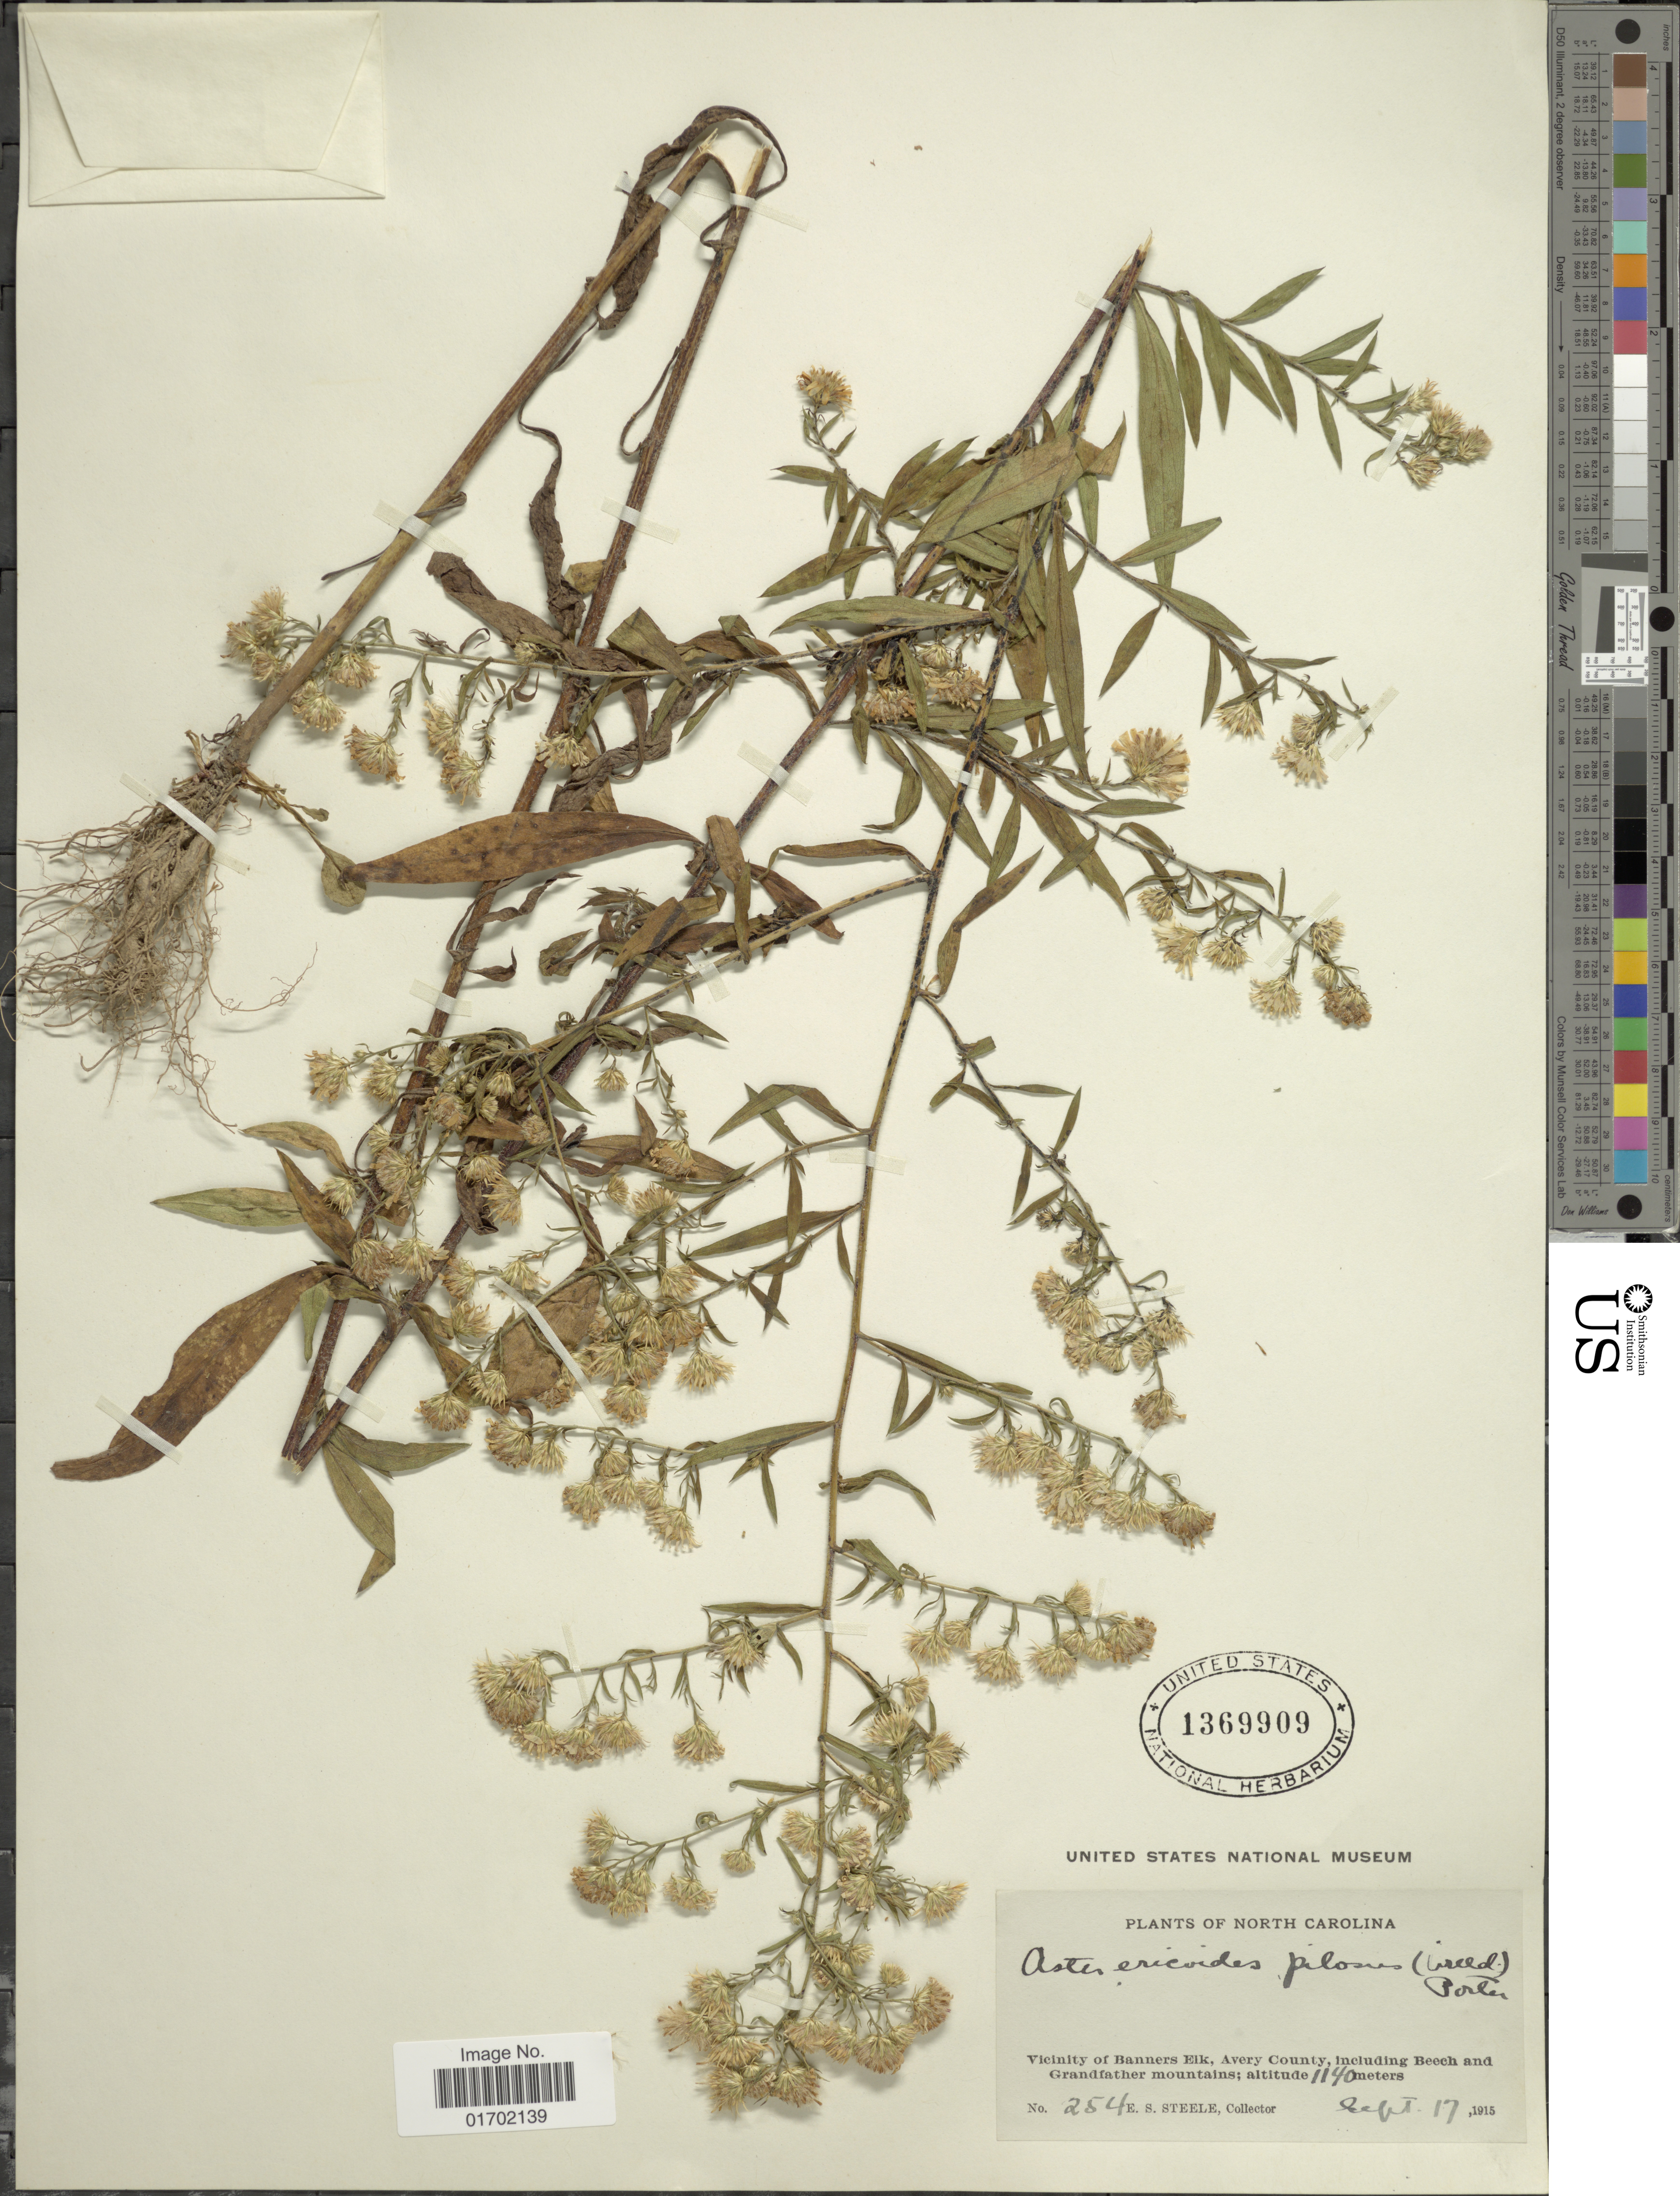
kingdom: Plantae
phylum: Tracheophyta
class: Magnoliopsida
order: Asterales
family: Asteraceae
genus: Symphyotrichum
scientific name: Symphyotrichum pilosum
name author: (Willd.) G.L. Nesom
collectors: E. Steele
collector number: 254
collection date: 1915-09-17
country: United States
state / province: North Carolina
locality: Vicinity of Banners Elk, Avery County, including Beech and Grandfathers mountains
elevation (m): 1140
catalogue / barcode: US 1369909